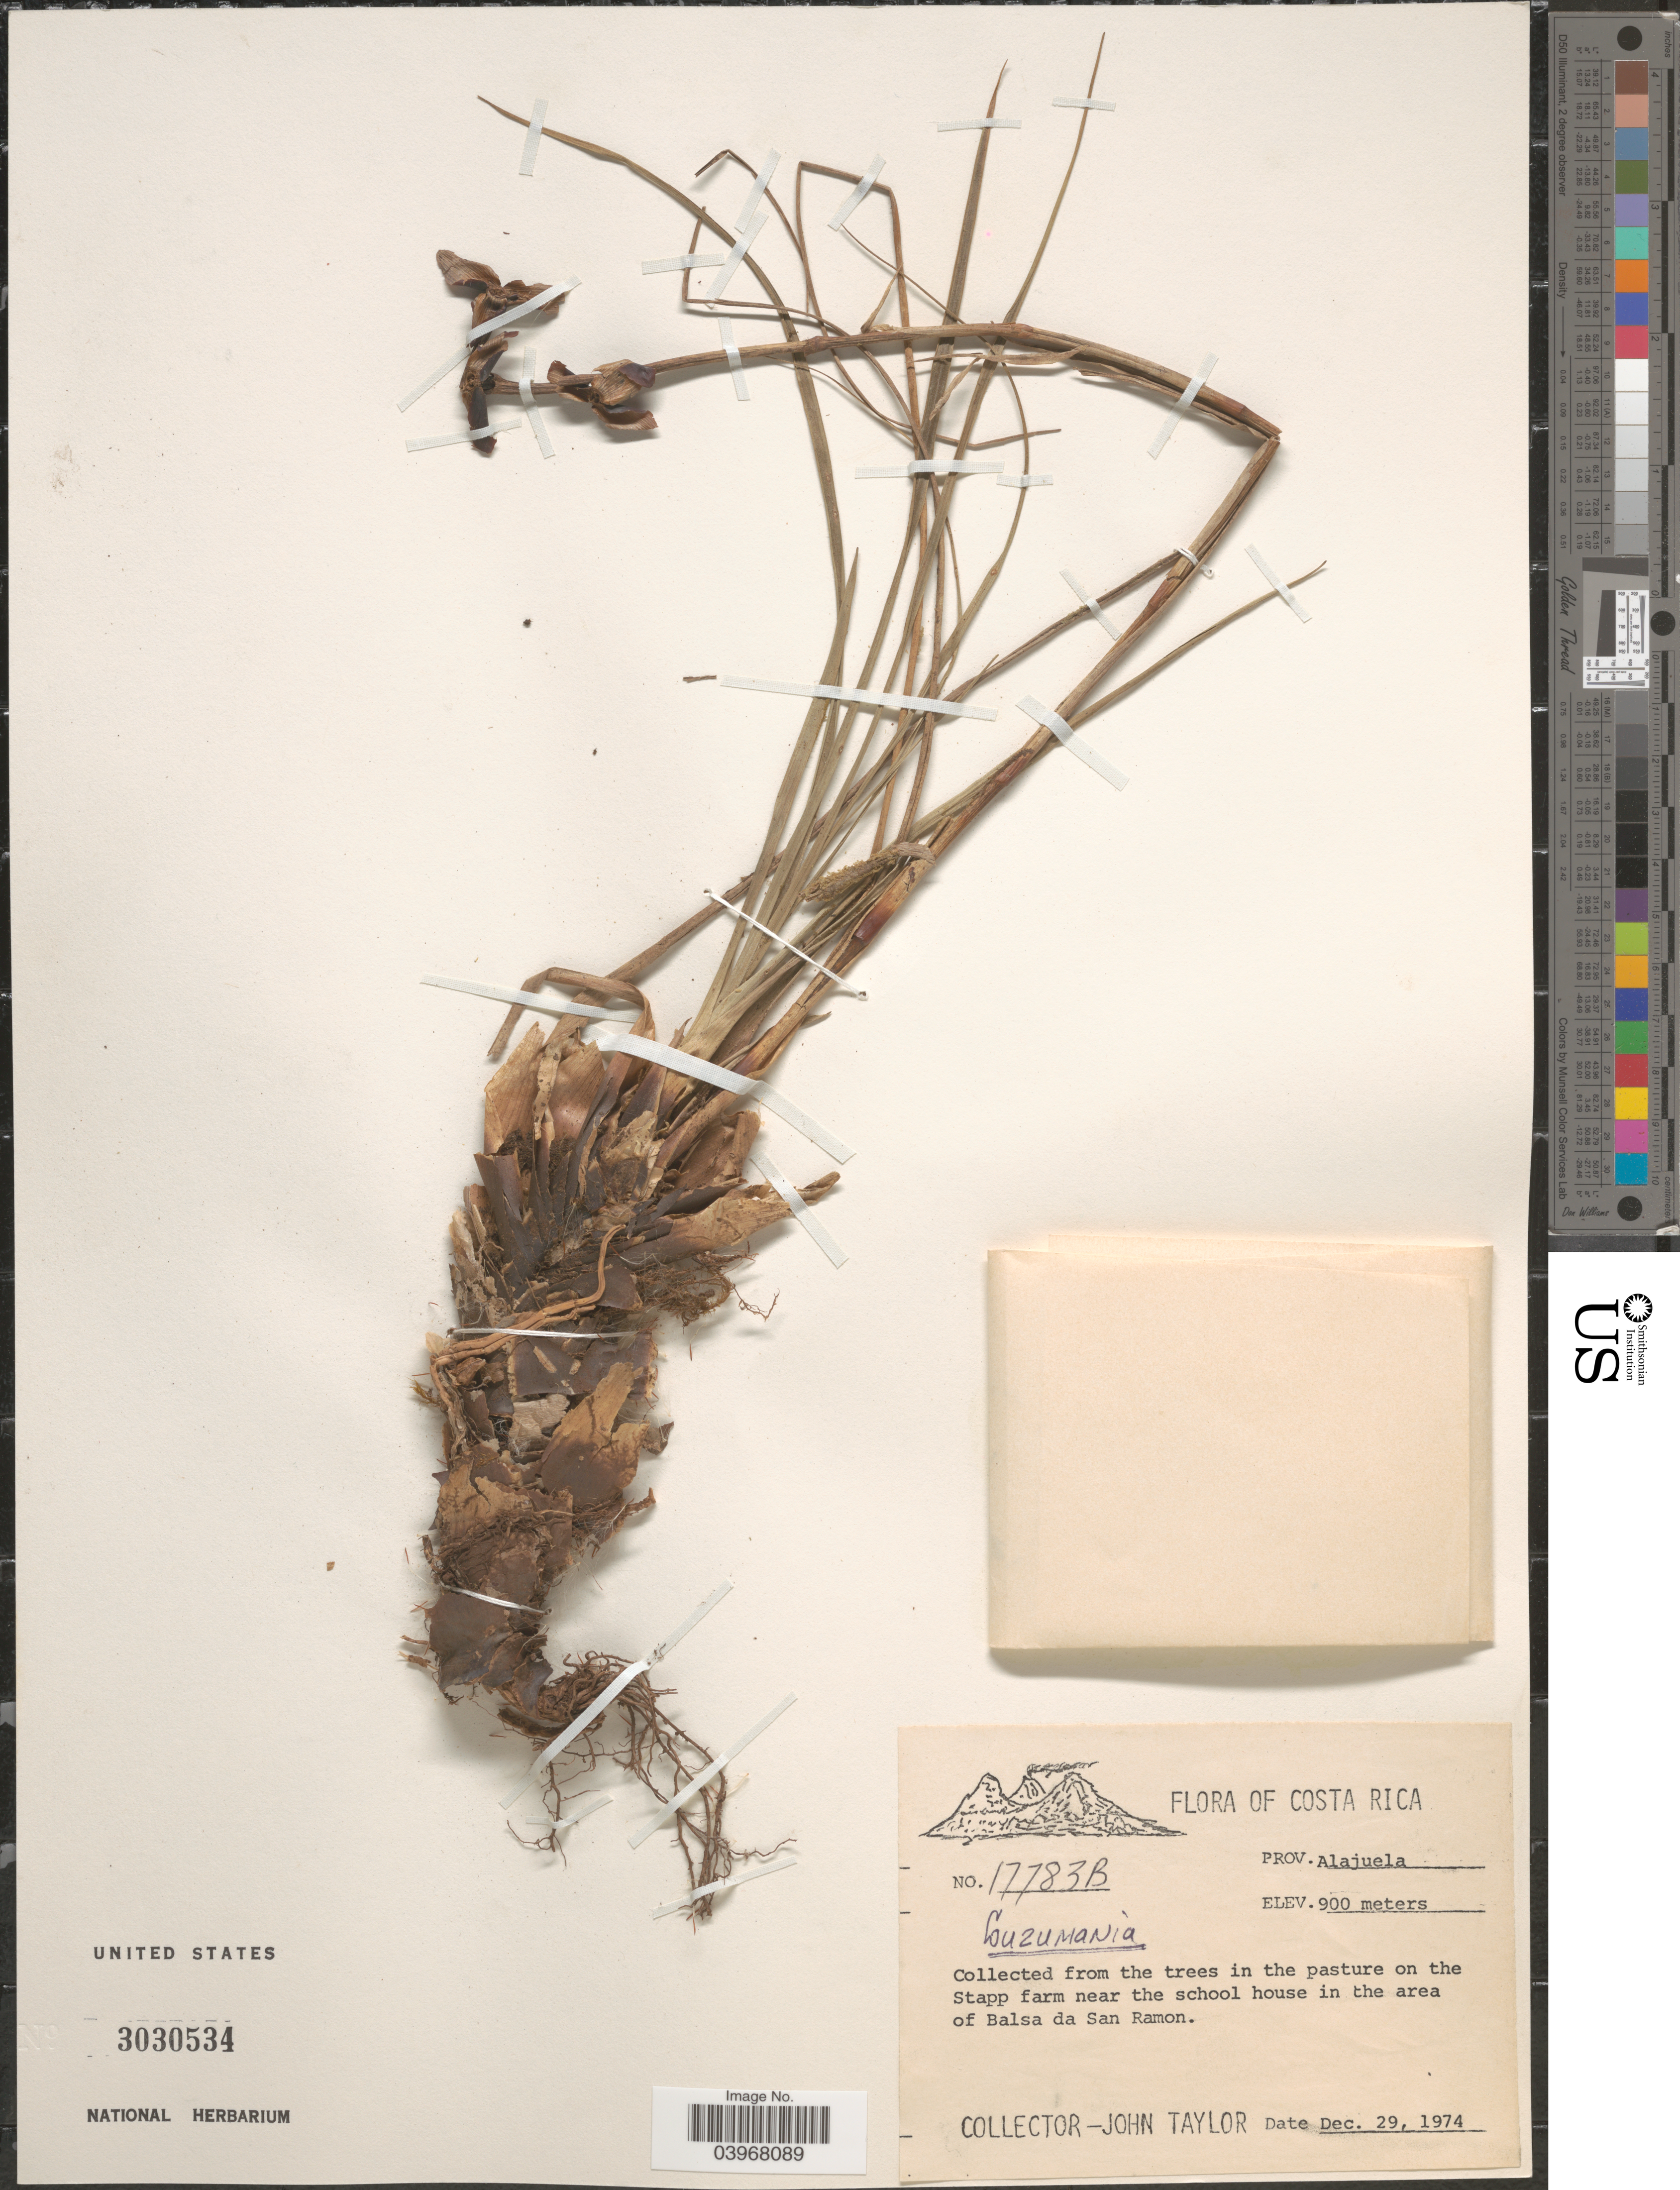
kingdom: Plantae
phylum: Tracheophyta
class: Liliopsida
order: Poales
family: Bromeliaceae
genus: Guzmania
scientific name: Guzmania sp.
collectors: J. Taylor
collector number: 17783B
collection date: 1974-12-29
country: Costa Rica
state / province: Alajuela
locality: On the Stapp farm near the school house in the area of Balsa da San Ramon.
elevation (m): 900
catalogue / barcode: US 3030534